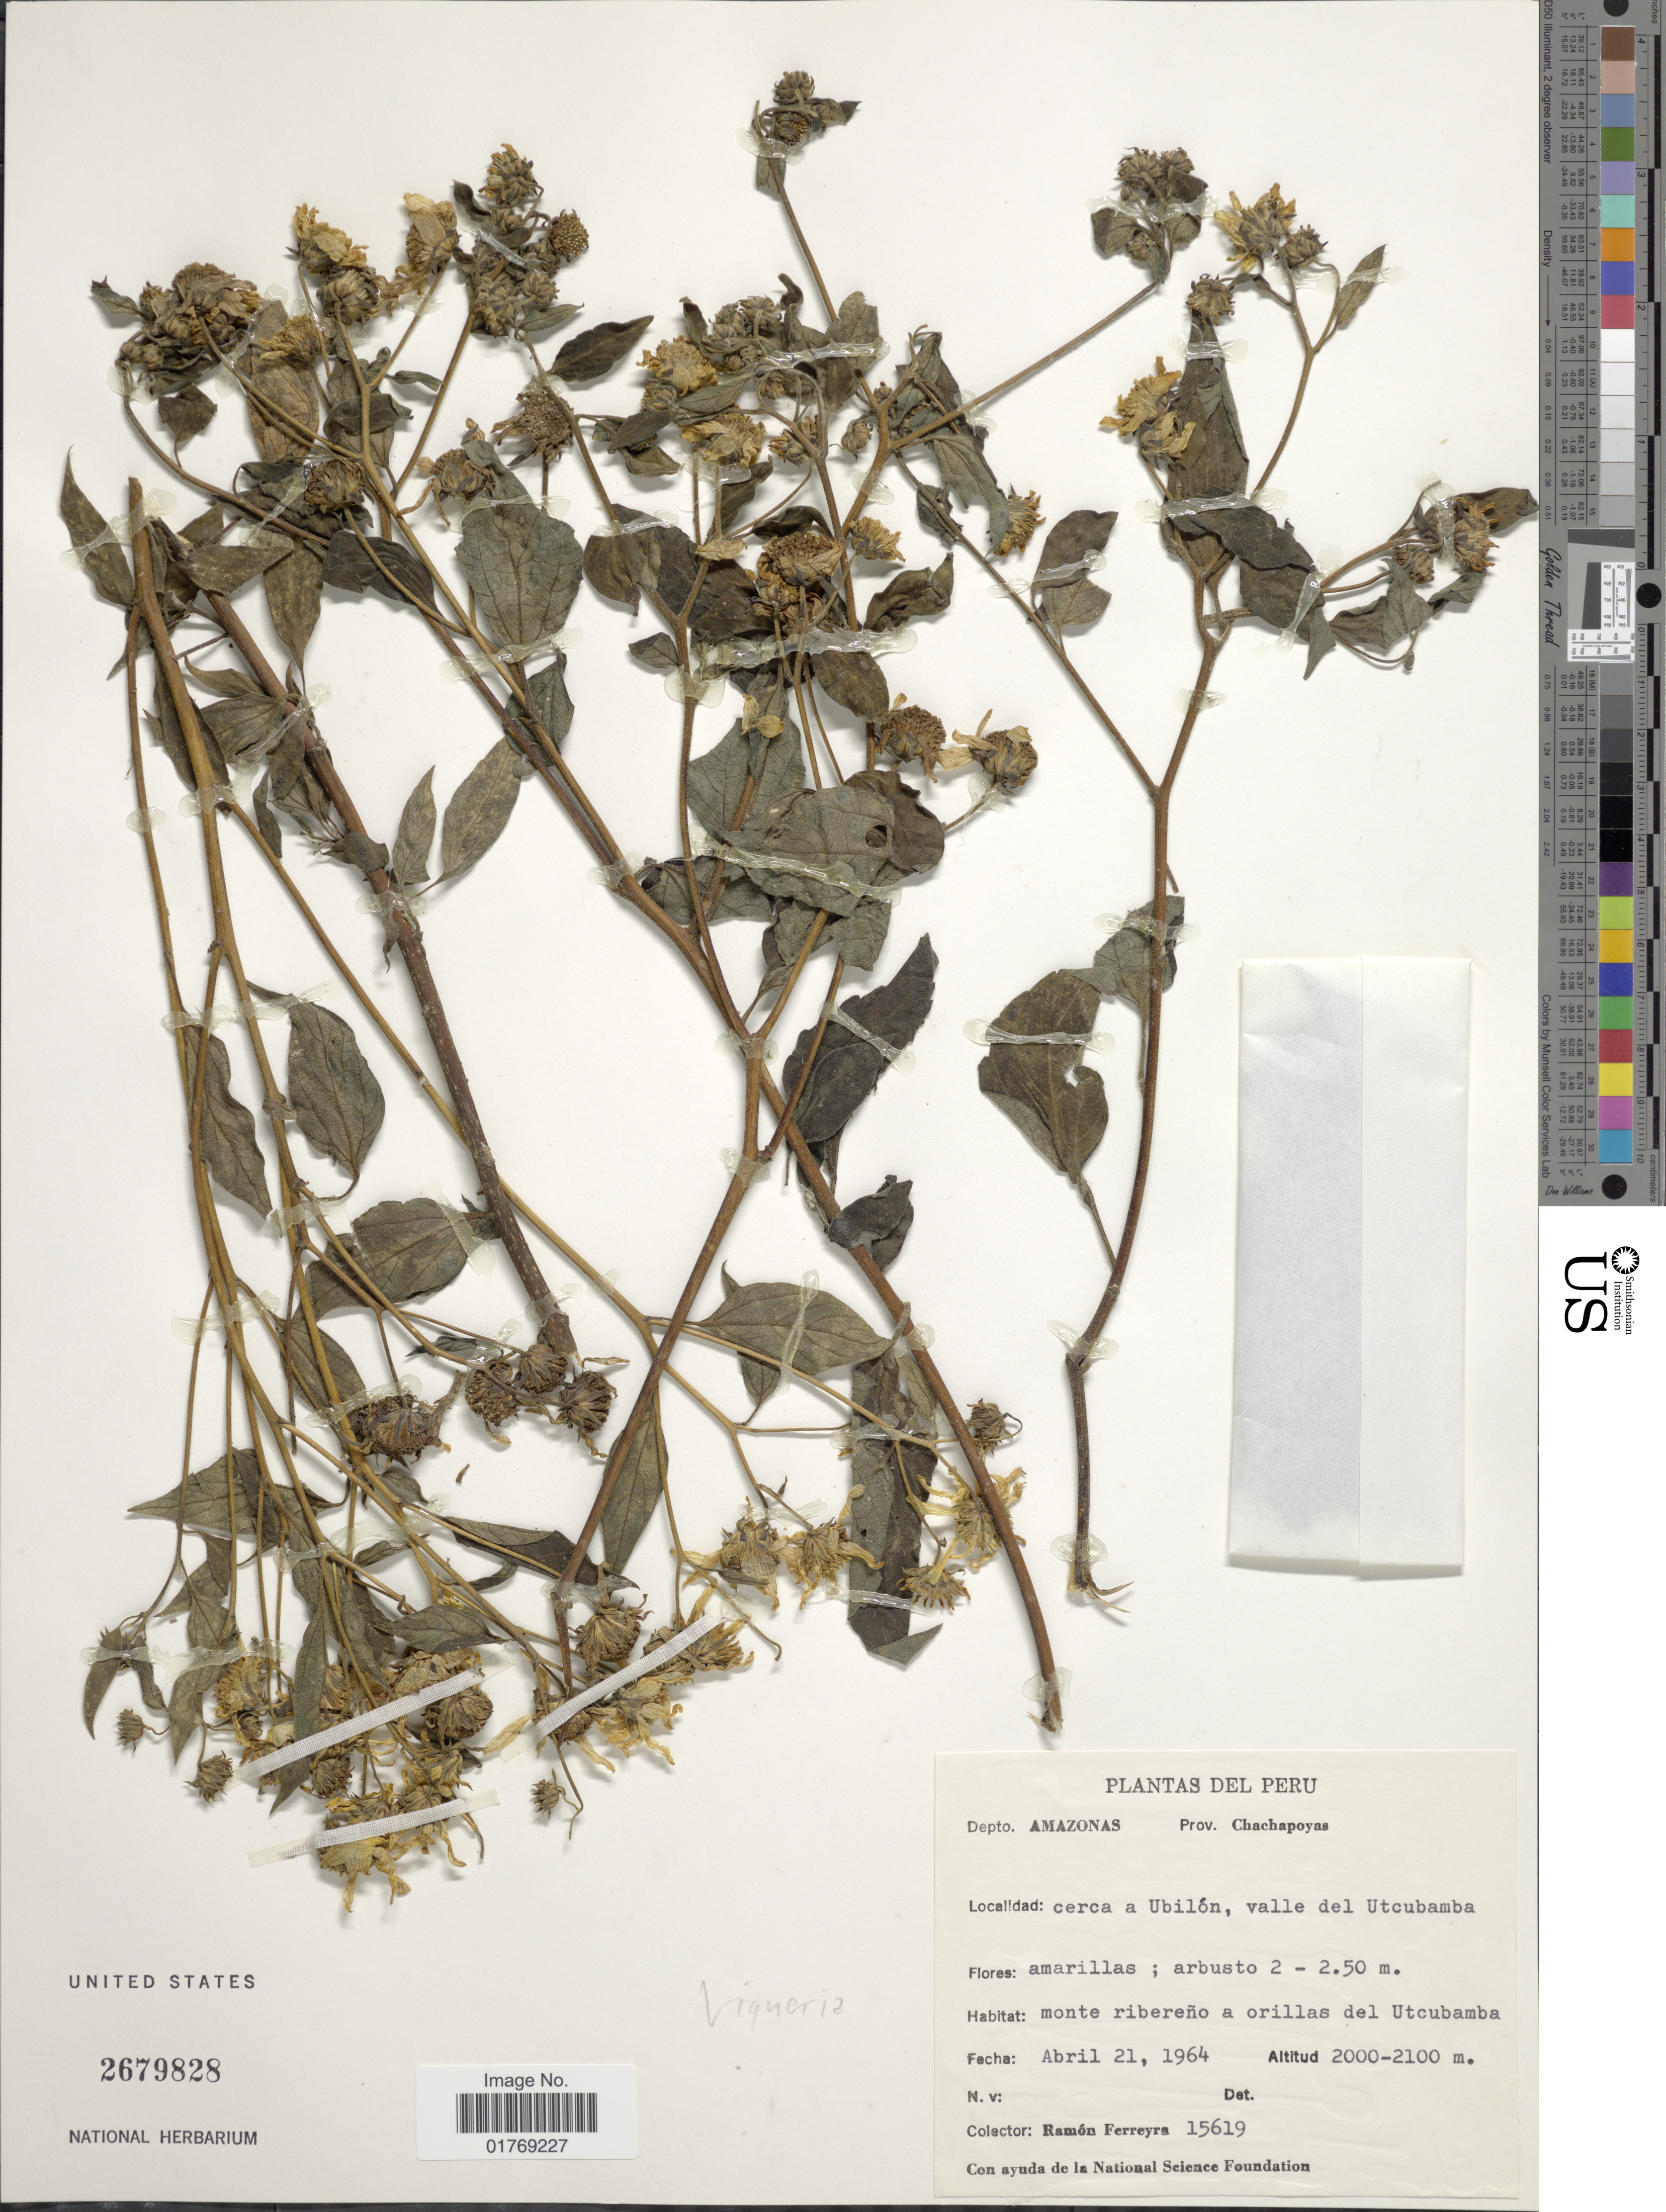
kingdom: Plantae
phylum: Tracheophyta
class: Magnoliopsida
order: Asterales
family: Asteraceae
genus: Viguiera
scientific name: Viguiera sp.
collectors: R. A. Ferreyra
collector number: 15619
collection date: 1964-04-21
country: Peru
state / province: Amazonas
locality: Depto. Amazonas. Prov. Chachapoyas. Cerca a Ubilón, valle del Utcubamba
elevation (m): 2000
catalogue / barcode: US 2679828